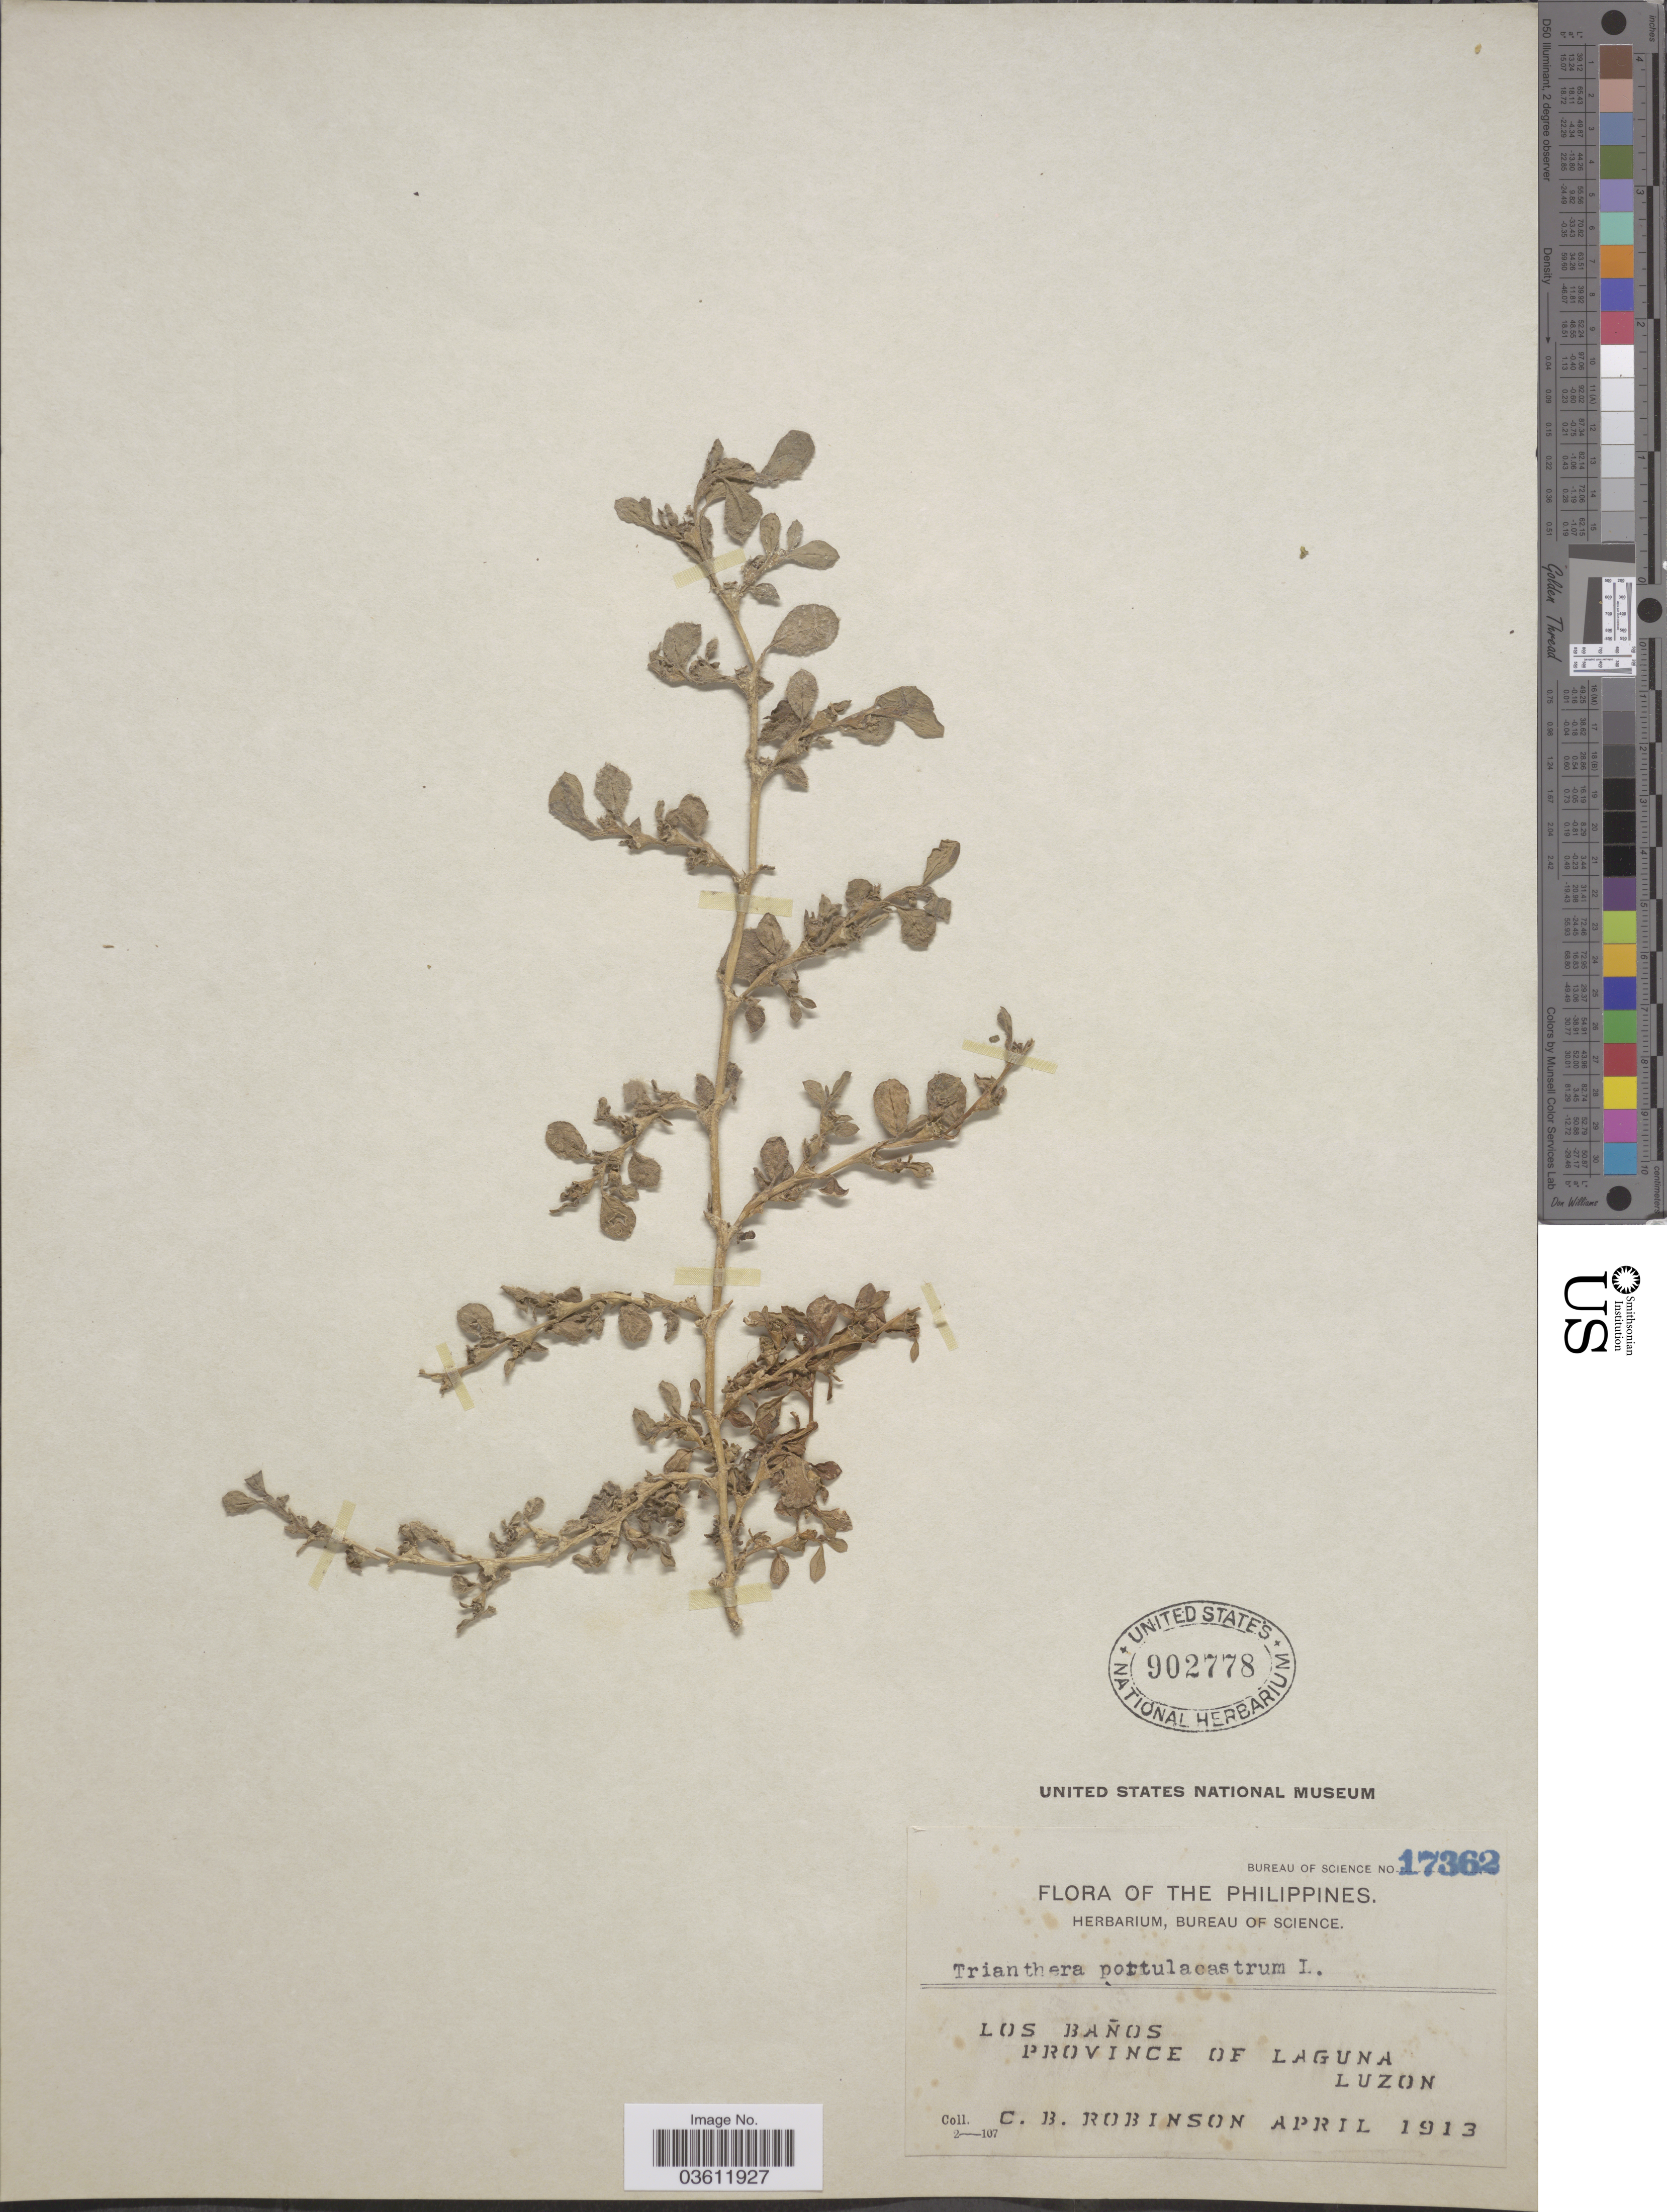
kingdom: Plantae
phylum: Tracheophyta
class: Magnoliopsida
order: Caryophyllales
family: Aizoaceae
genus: Trianthema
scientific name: Trianthema portulacastrum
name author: L.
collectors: C. Robinson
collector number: Bureau of Science 17362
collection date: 1913-04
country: Philippines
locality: Los Baños. Province of Laguna. Luzon.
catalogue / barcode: US 902778